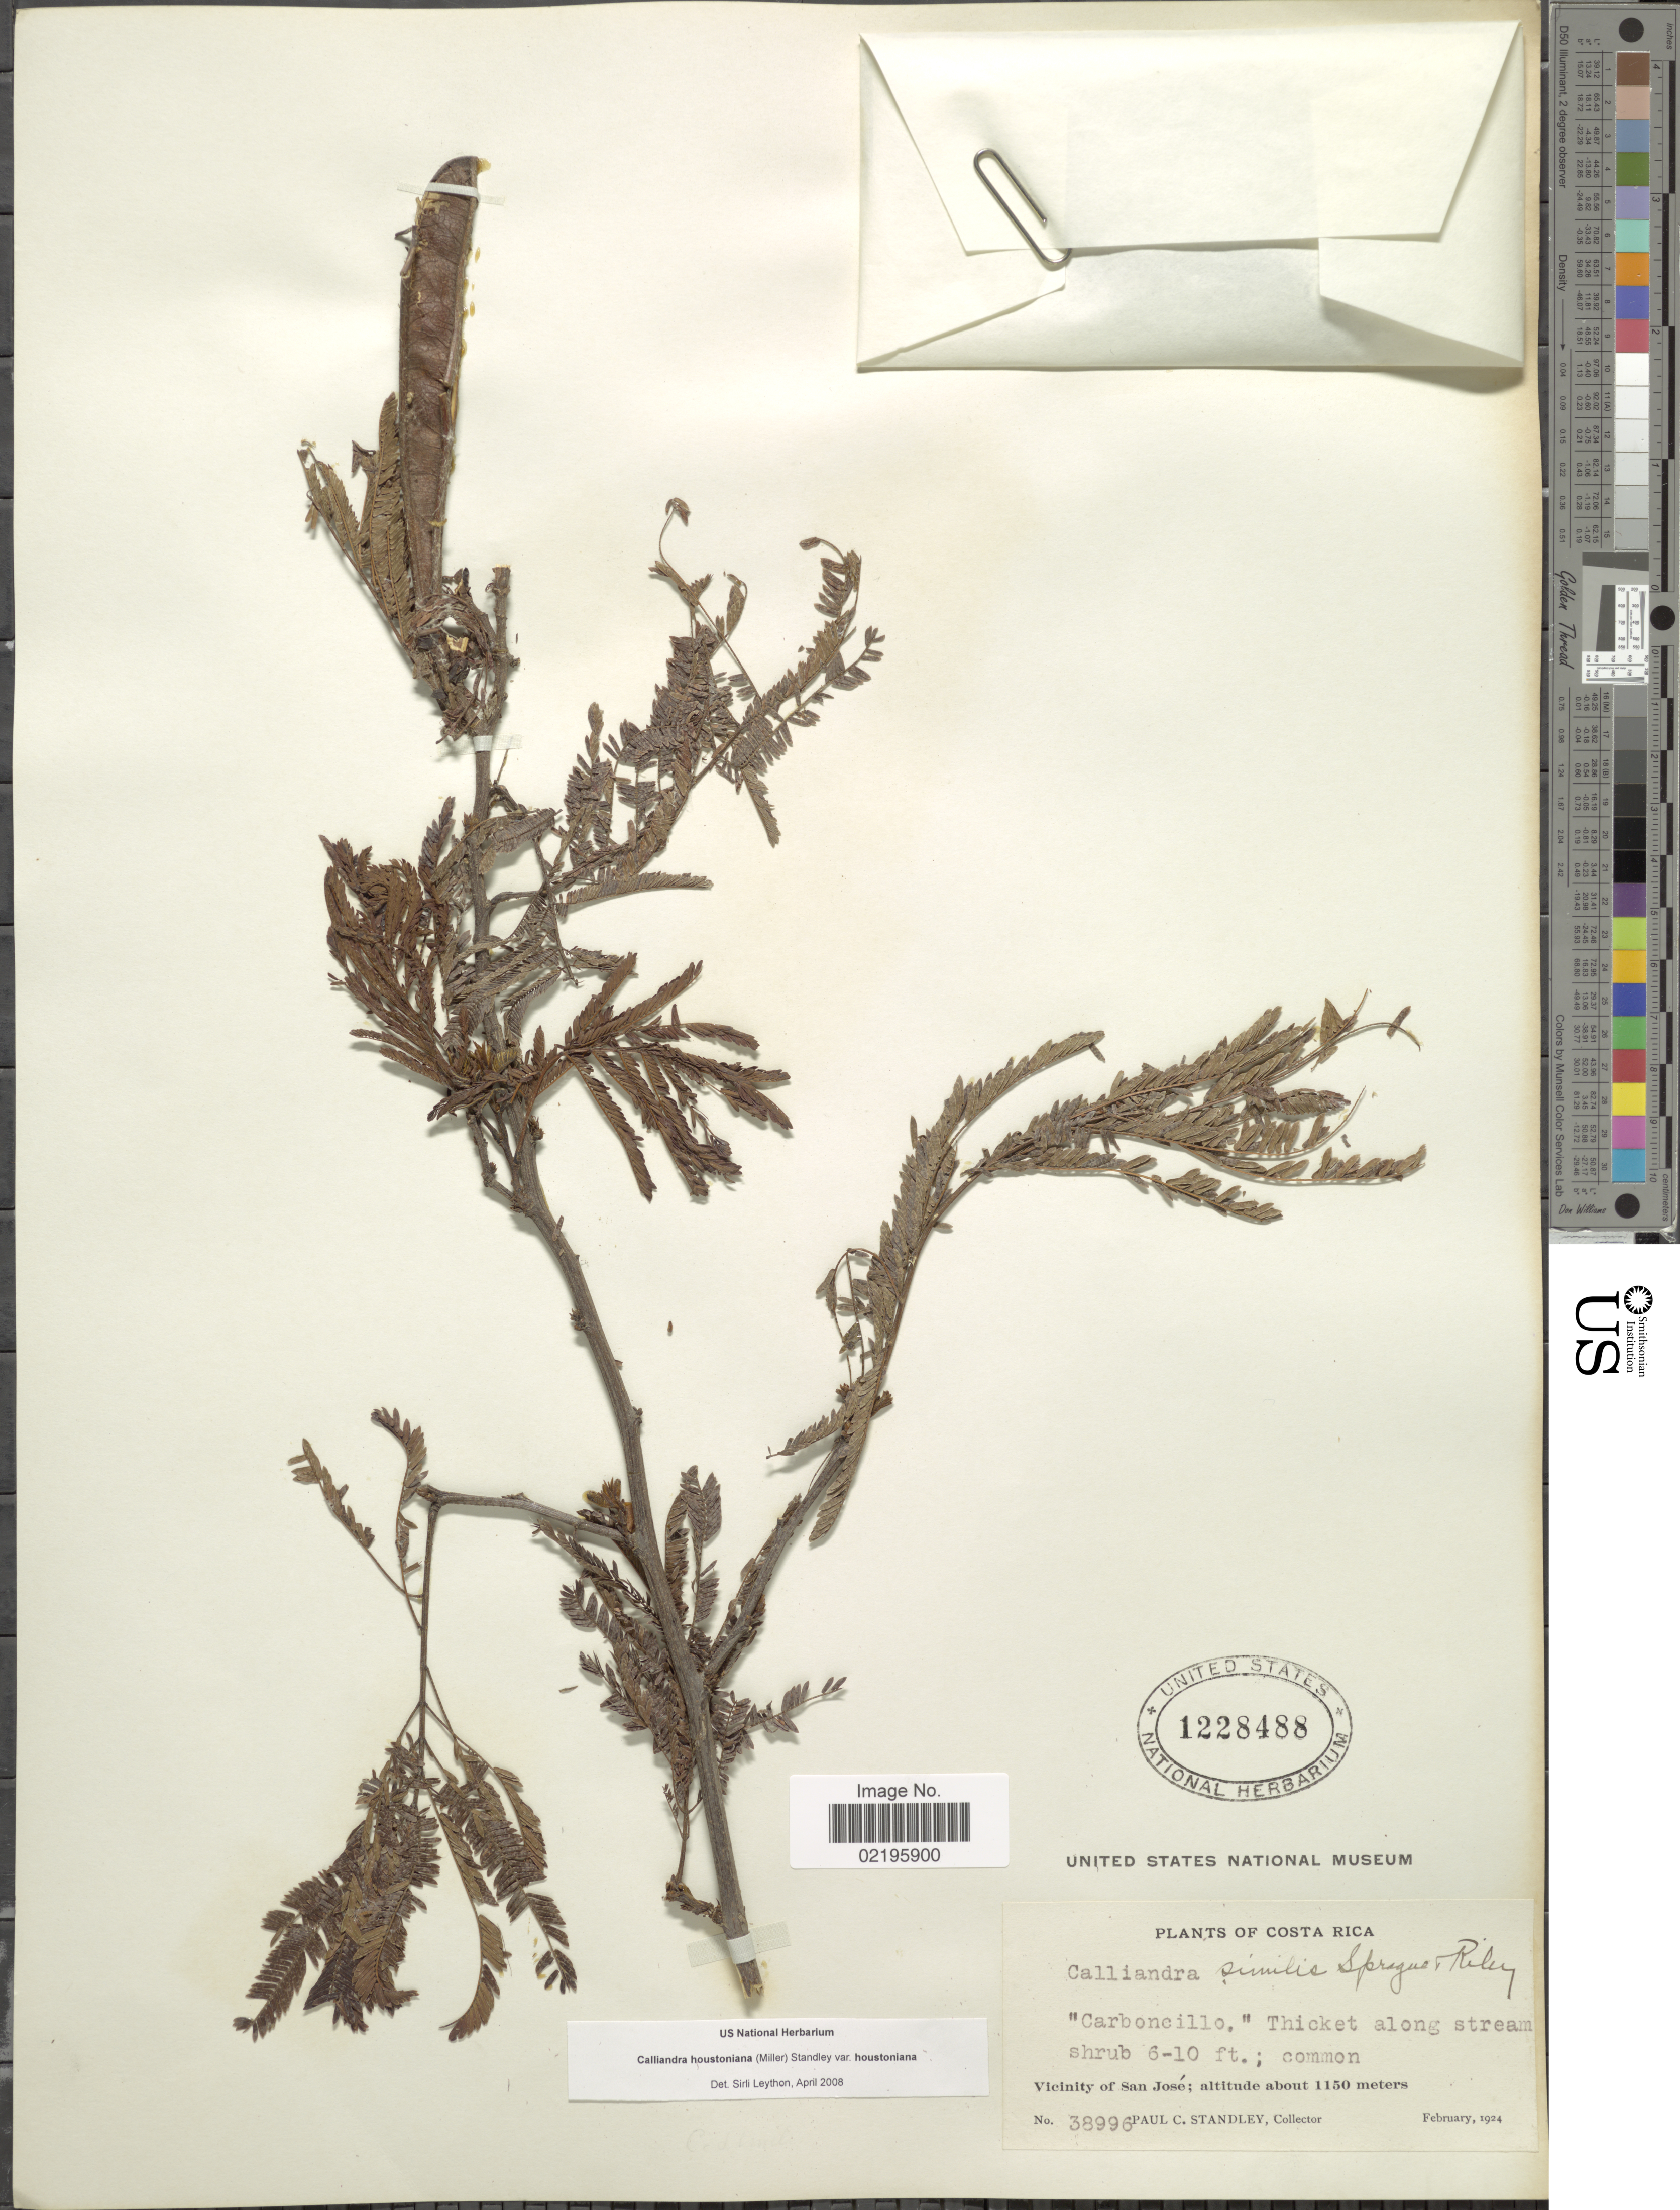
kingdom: Plantae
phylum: Tracheophyta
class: Magnoliopsida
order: Fabales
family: Fabaceae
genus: Calliandra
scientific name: Calliandra houstoniana var. colomasensis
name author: (Mill.) Standl.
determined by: Strong, Mark T., (BOT), Smithsonian Institution - National Museum of Natural History (UNITED STATES)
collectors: P. C. Standley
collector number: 38996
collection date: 1924-02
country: Costa Rica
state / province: San José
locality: Vicinity of San Jose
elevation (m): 1150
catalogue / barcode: US 1228488